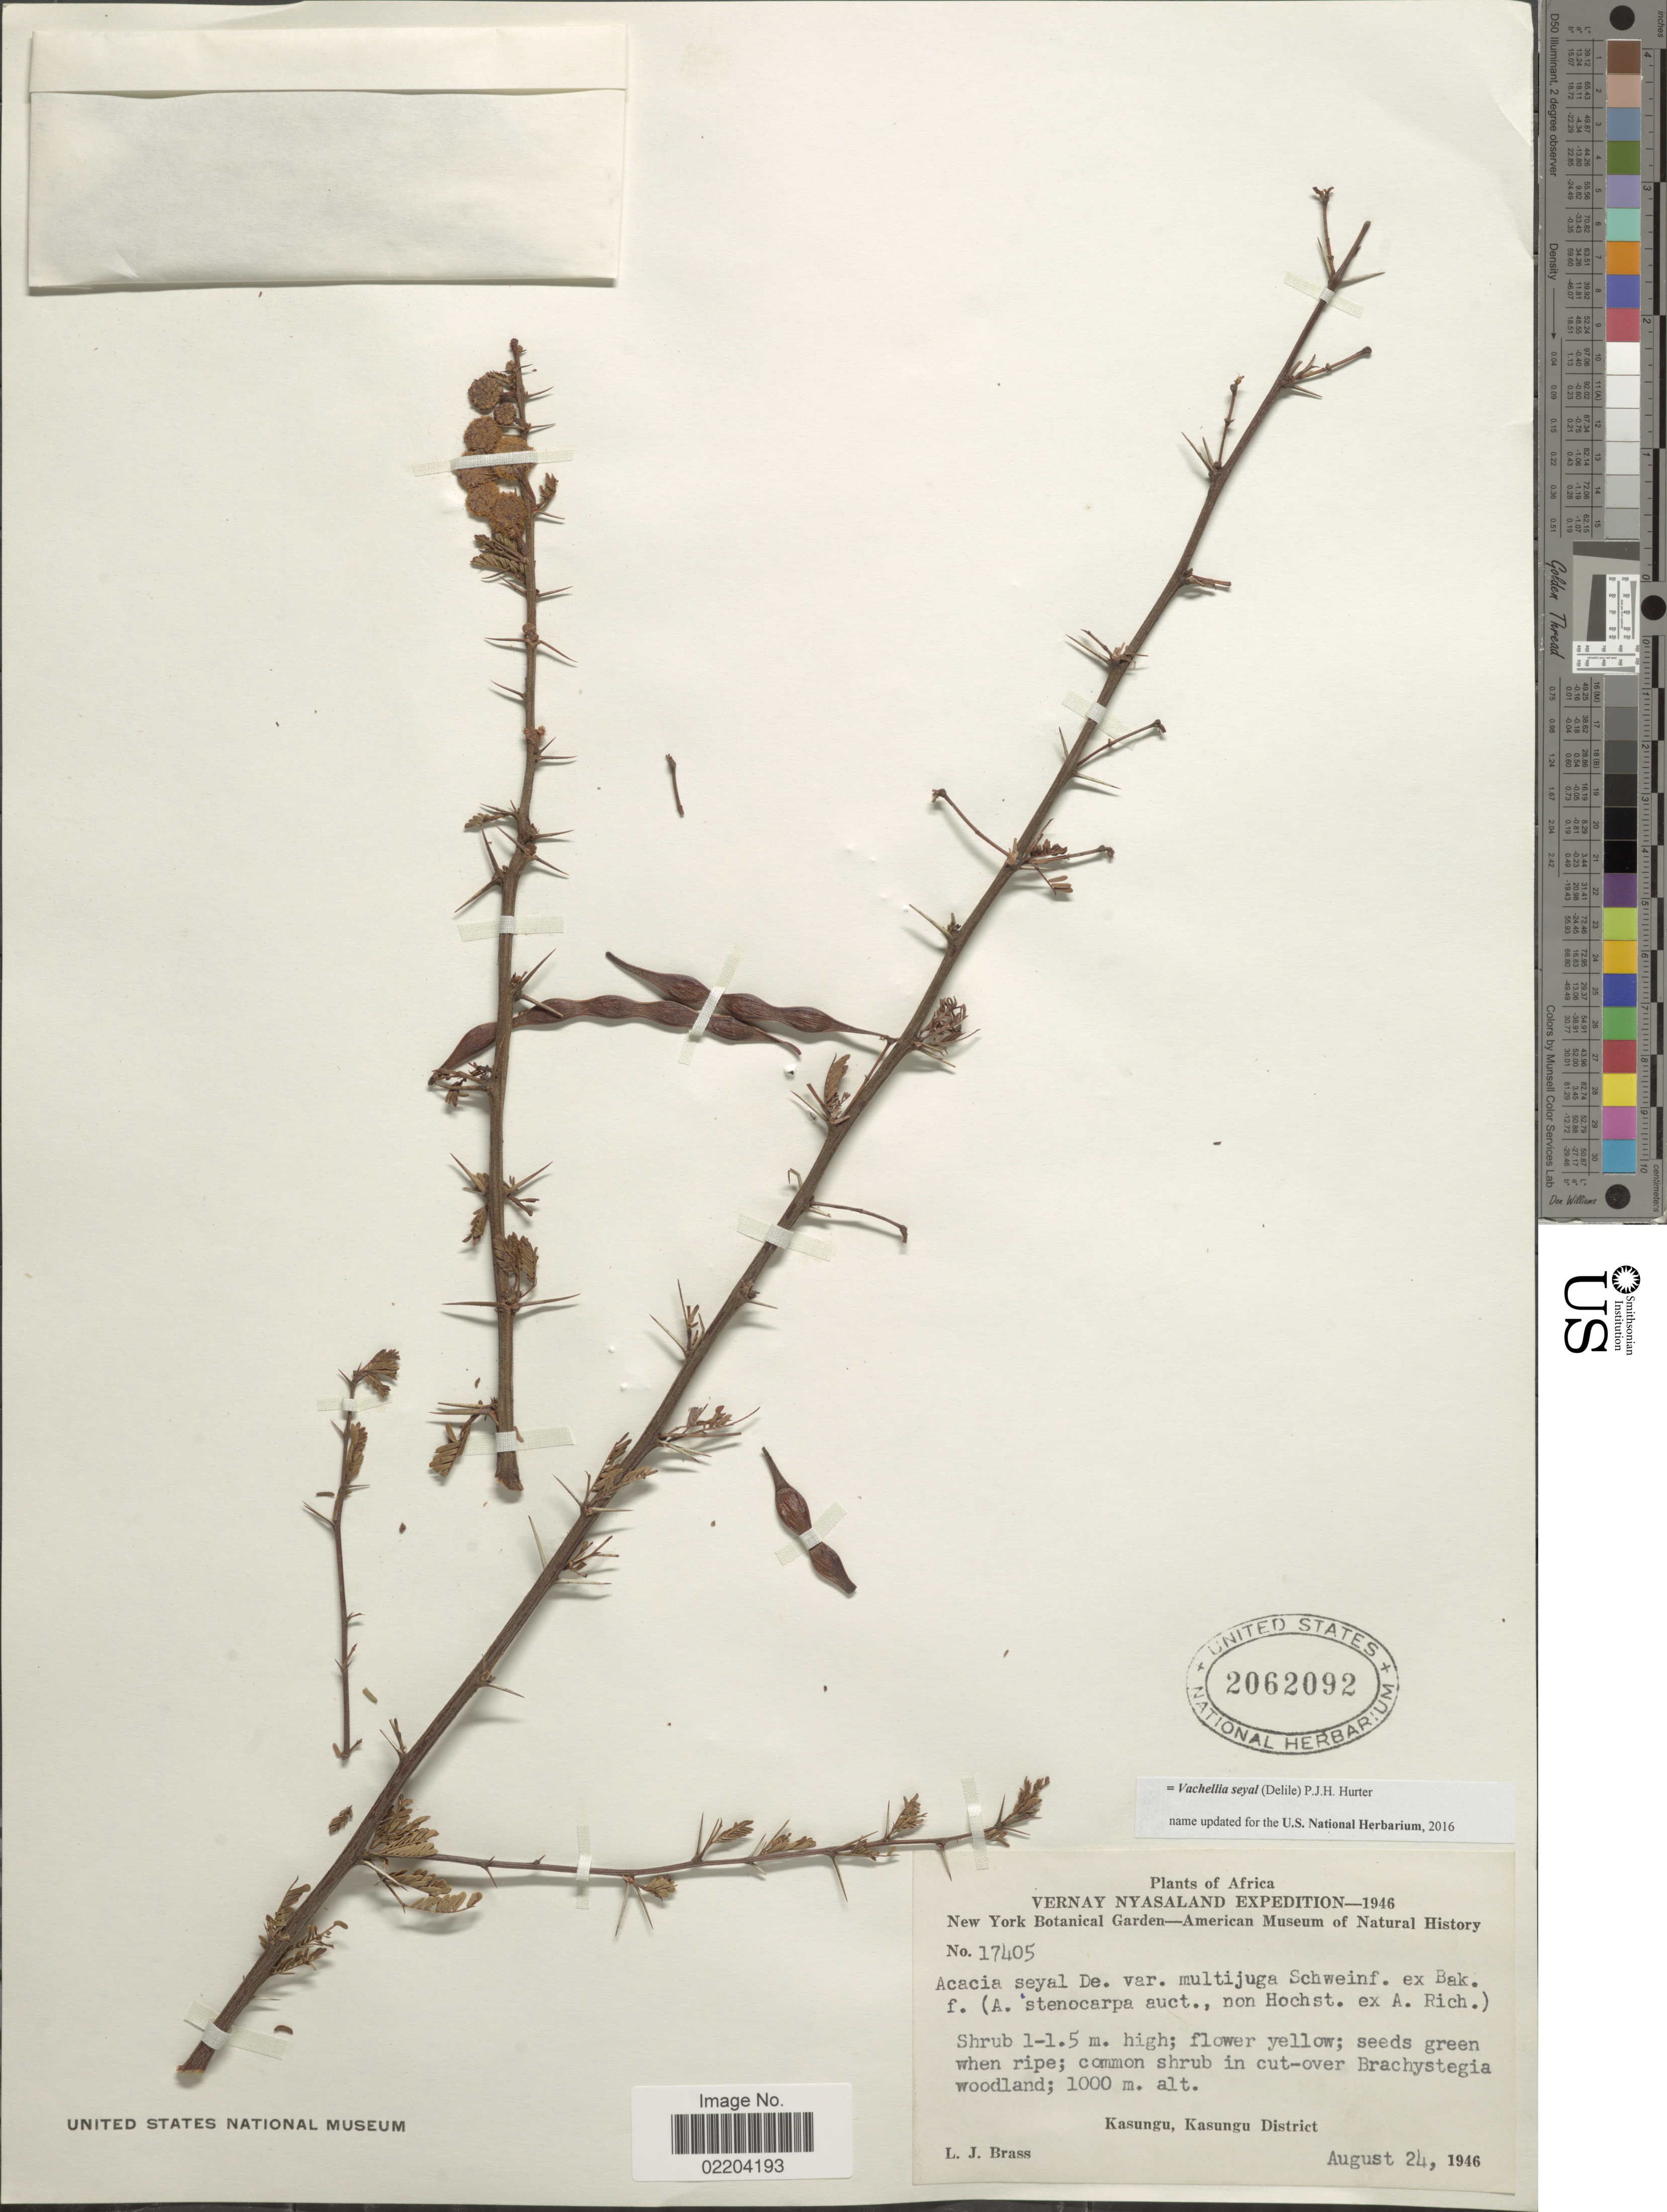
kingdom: Plantae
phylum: Tracheophyta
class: Magnoliopsida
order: Fabales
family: Fabaceae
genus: Vachellia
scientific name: Vachellia seyal var. seyal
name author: (Delile) P.J.H. Hurter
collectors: L. J. Brass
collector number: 17405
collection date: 1946-08-24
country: Malawi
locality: Kasungu, Kasungu District.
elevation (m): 1000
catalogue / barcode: US 2062092